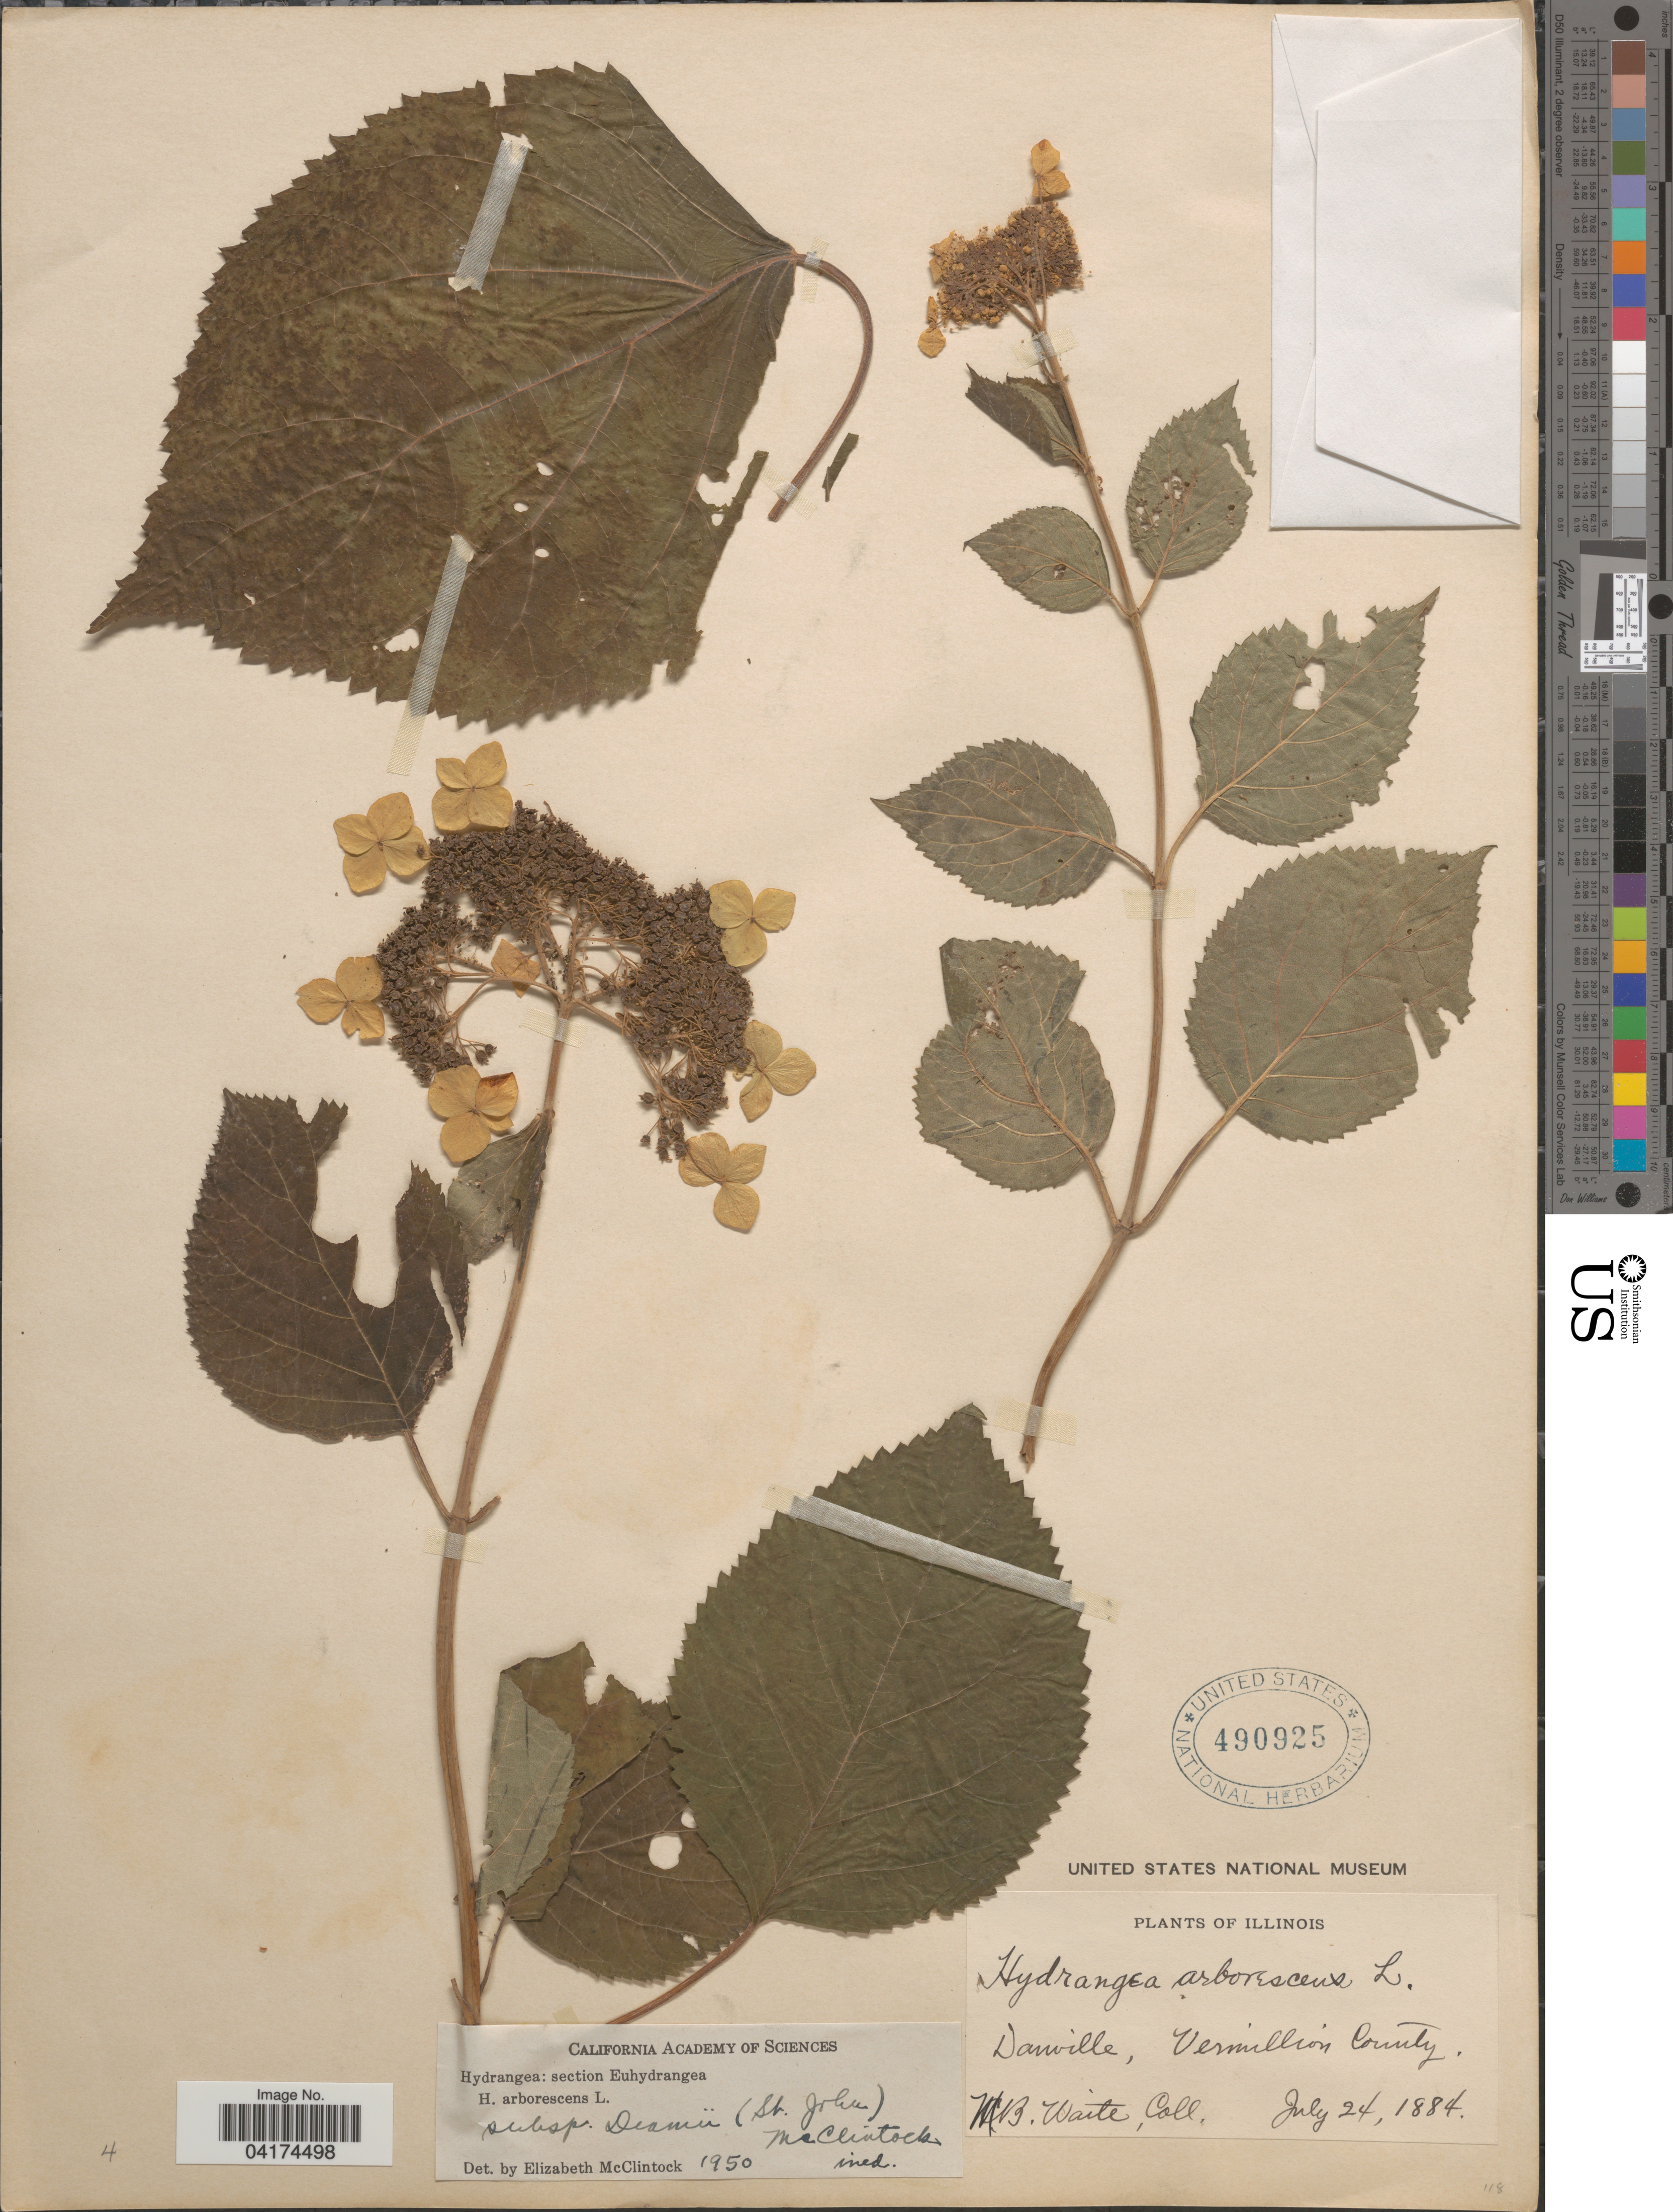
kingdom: Plantae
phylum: Tracheophyta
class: Magnoliopsida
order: Cornales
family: Hydrangeaceae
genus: Hydrangea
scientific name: Hydrangea arborescens var. deamii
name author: H. St. John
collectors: W. Waite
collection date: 1884-07-24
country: United States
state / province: Illinois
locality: Danville, Vermillion County.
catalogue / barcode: US 490925